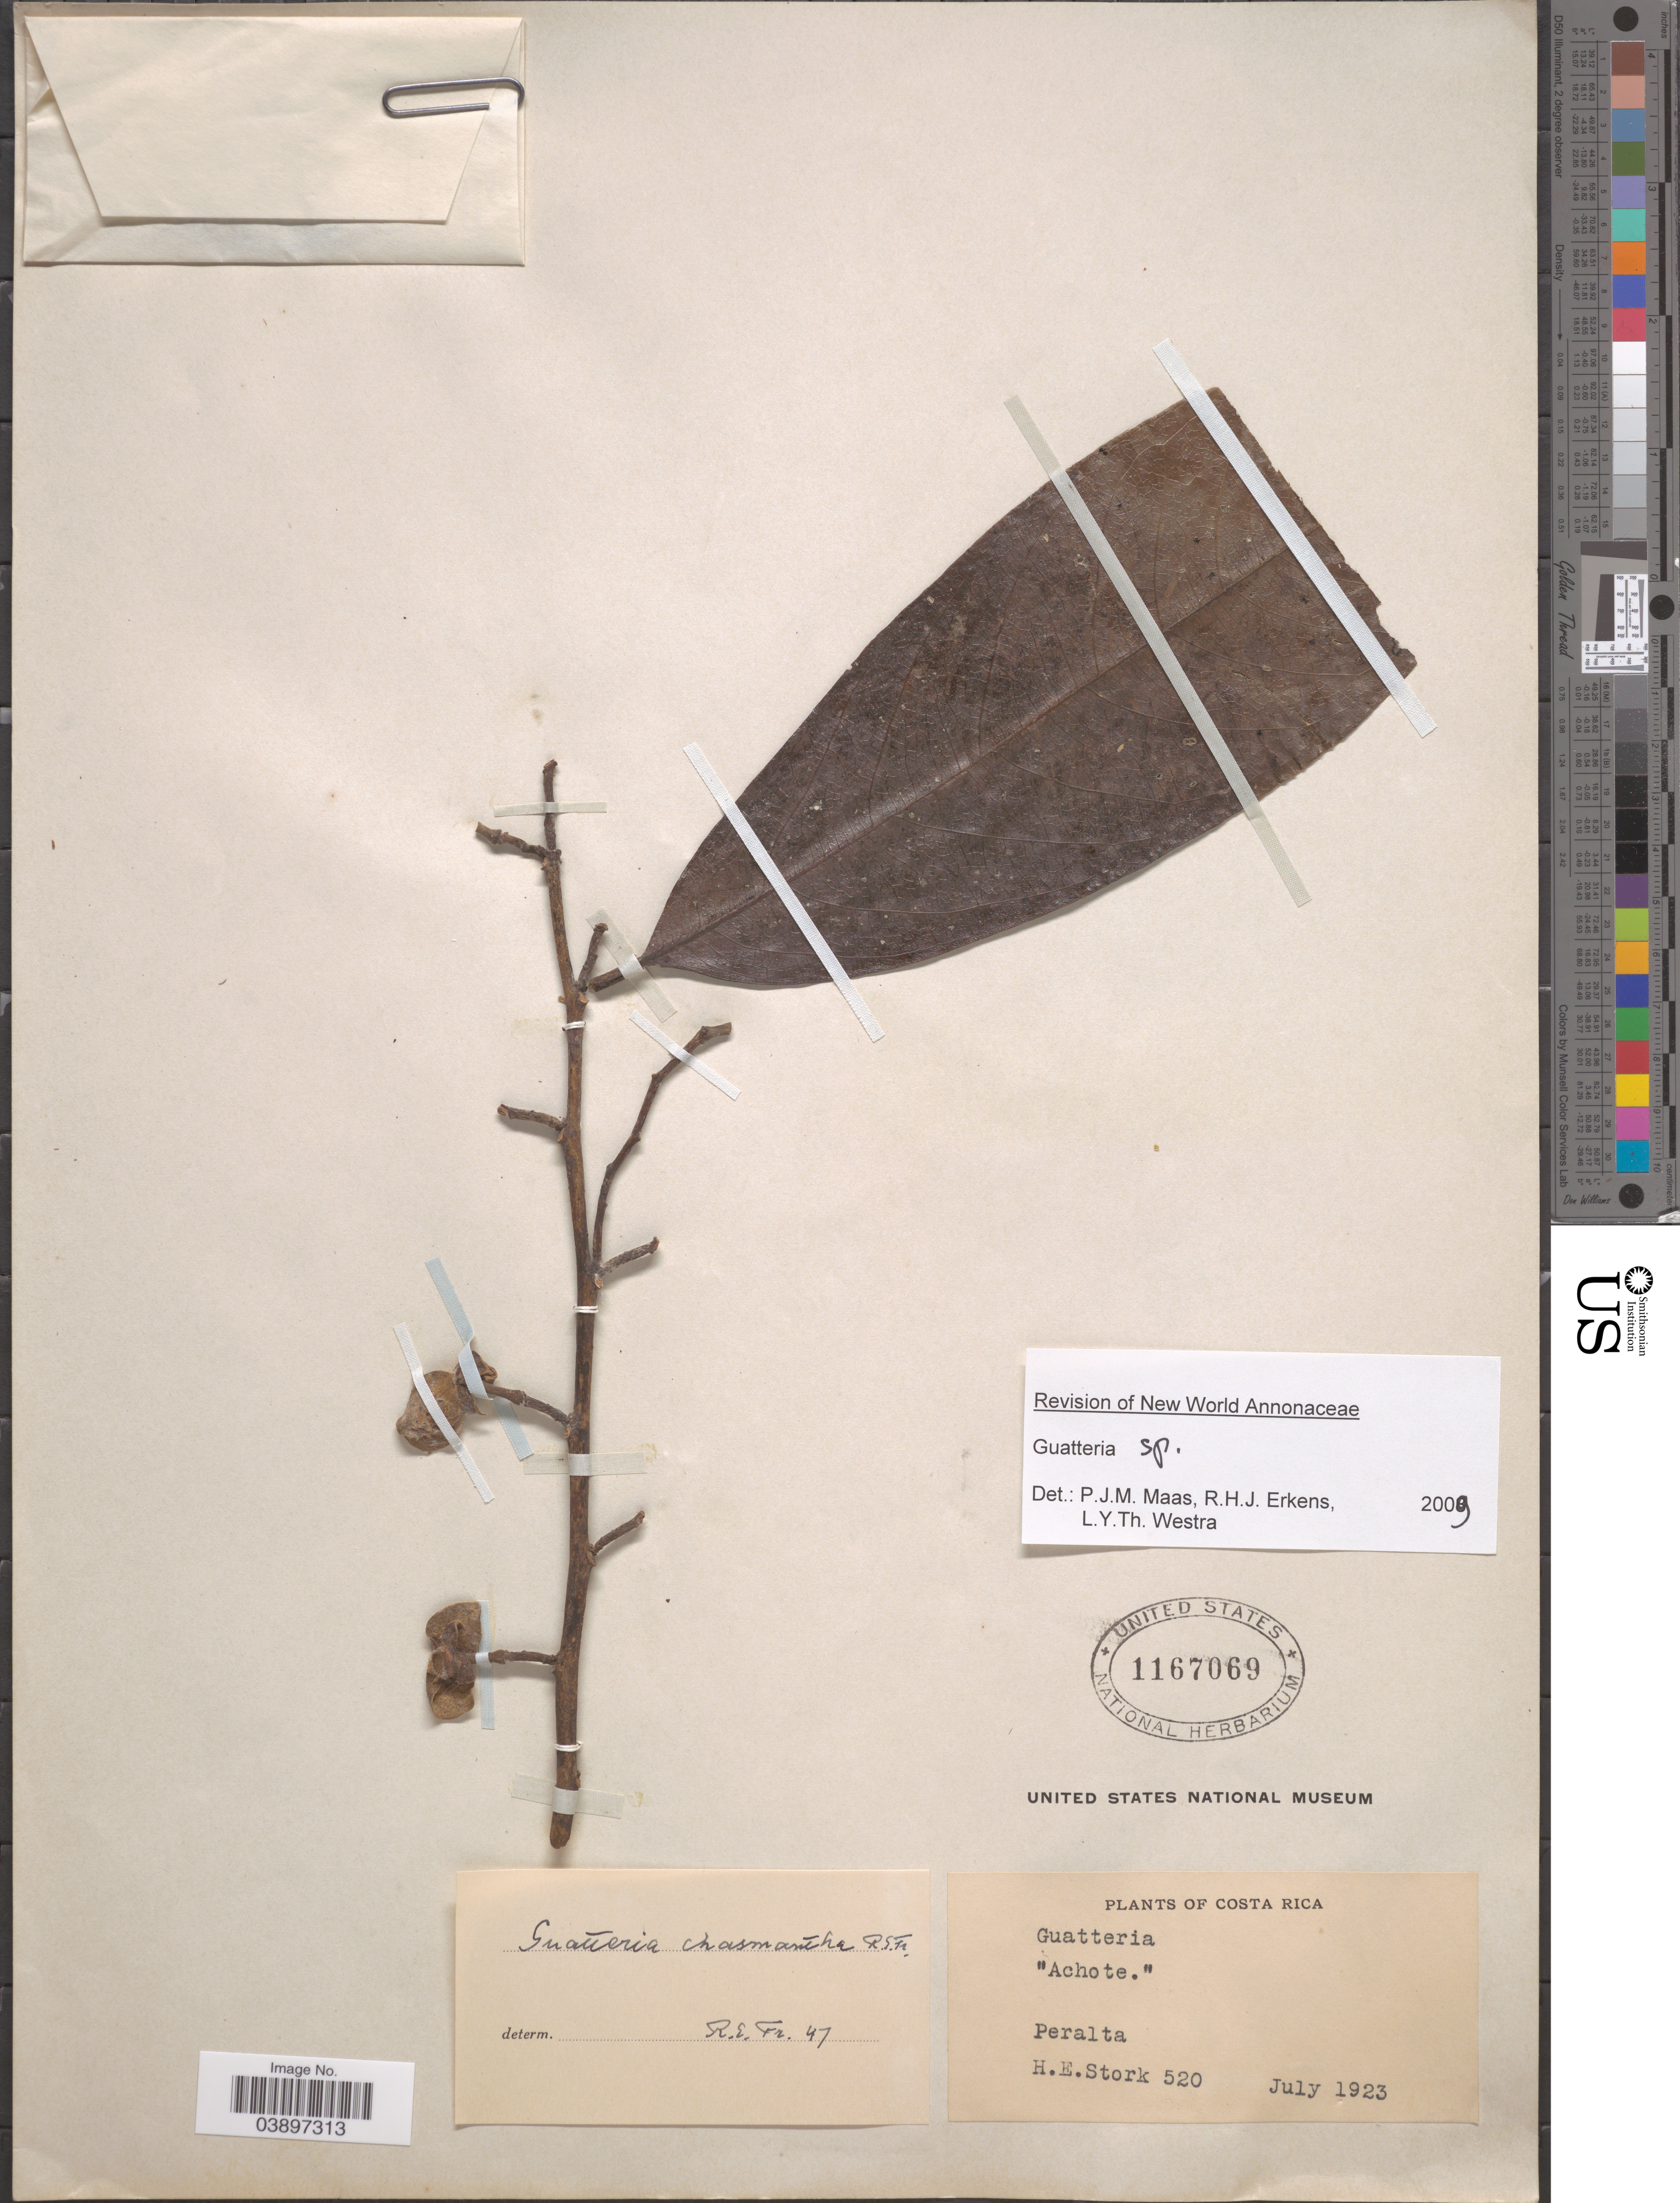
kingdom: Plantae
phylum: Tracheophyta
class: Magnoliopsida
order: Magnoliales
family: Annonaceae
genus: Guatteria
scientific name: Guatteria sp.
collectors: H. E. Stork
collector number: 520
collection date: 1923-07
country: Costa Rica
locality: Peralta.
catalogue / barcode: US 1167069